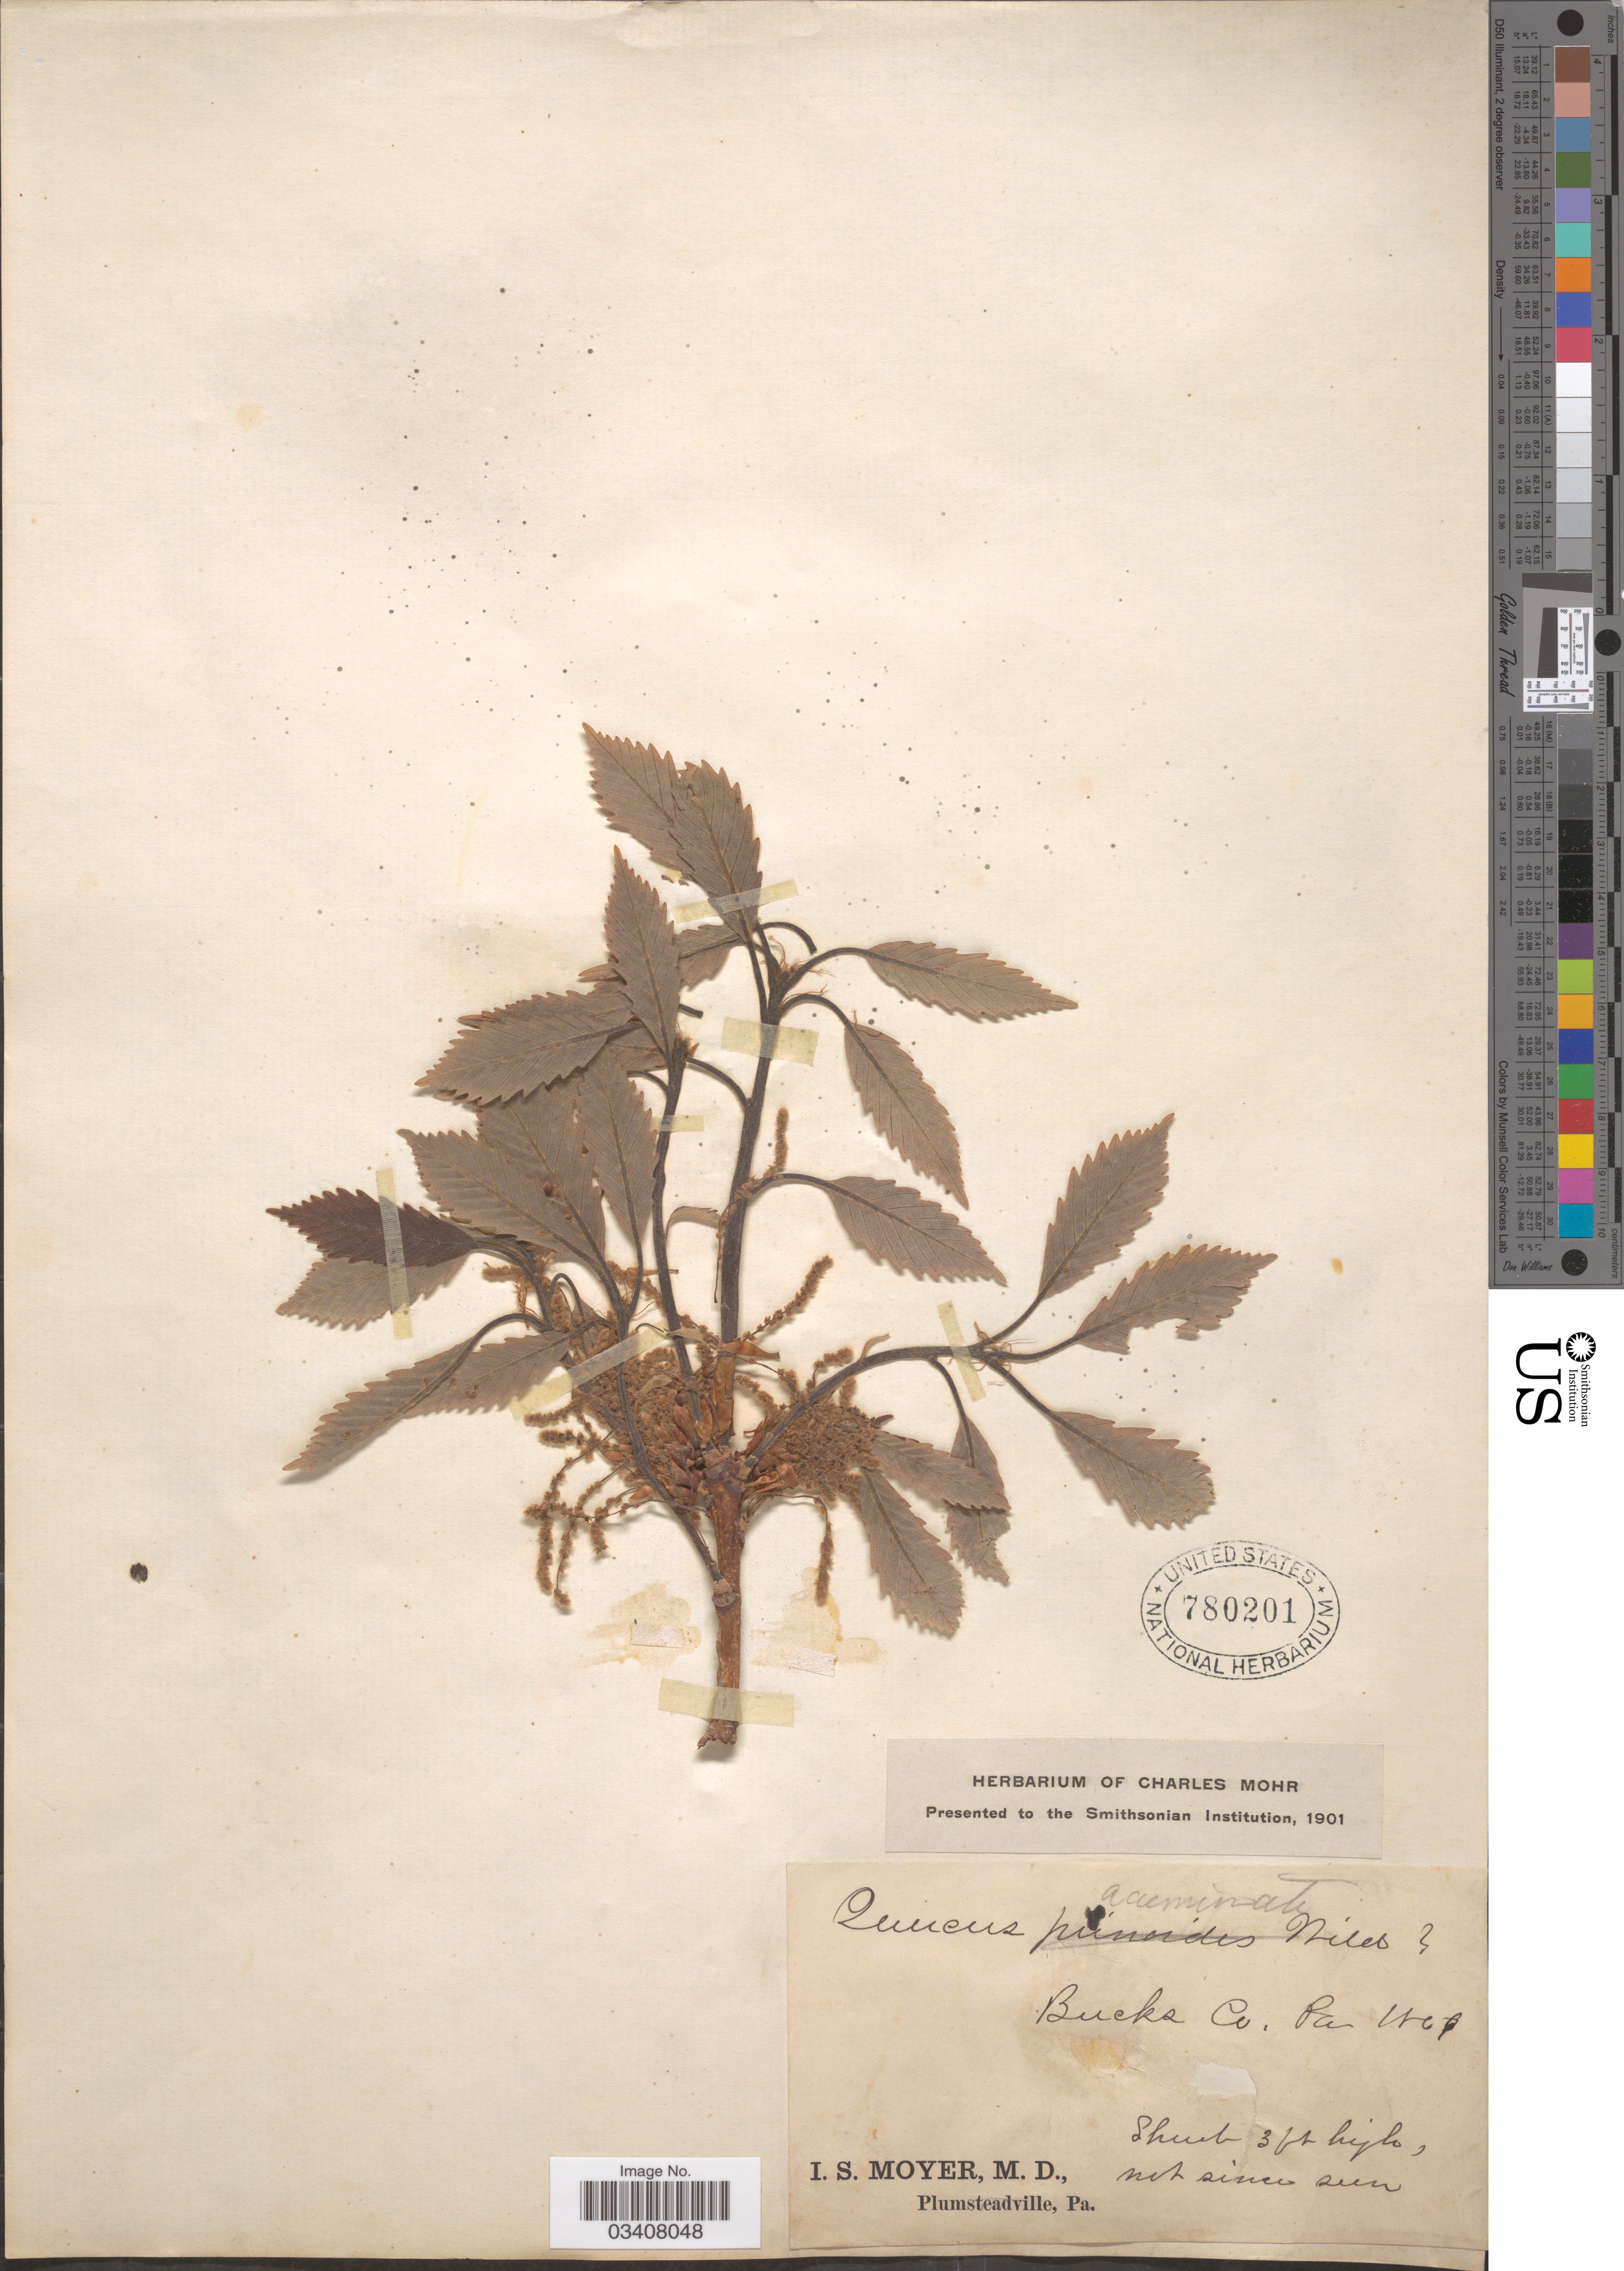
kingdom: Plantae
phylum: Tracheophyta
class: Magnoliopsida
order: Fagales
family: Fagaceae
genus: Quercus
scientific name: Quercus prinoides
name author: Willd.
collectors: I. S. Moyer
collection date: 1867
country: United States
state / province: Pennsylvania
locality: Bucks Co.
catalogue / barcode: US 780201